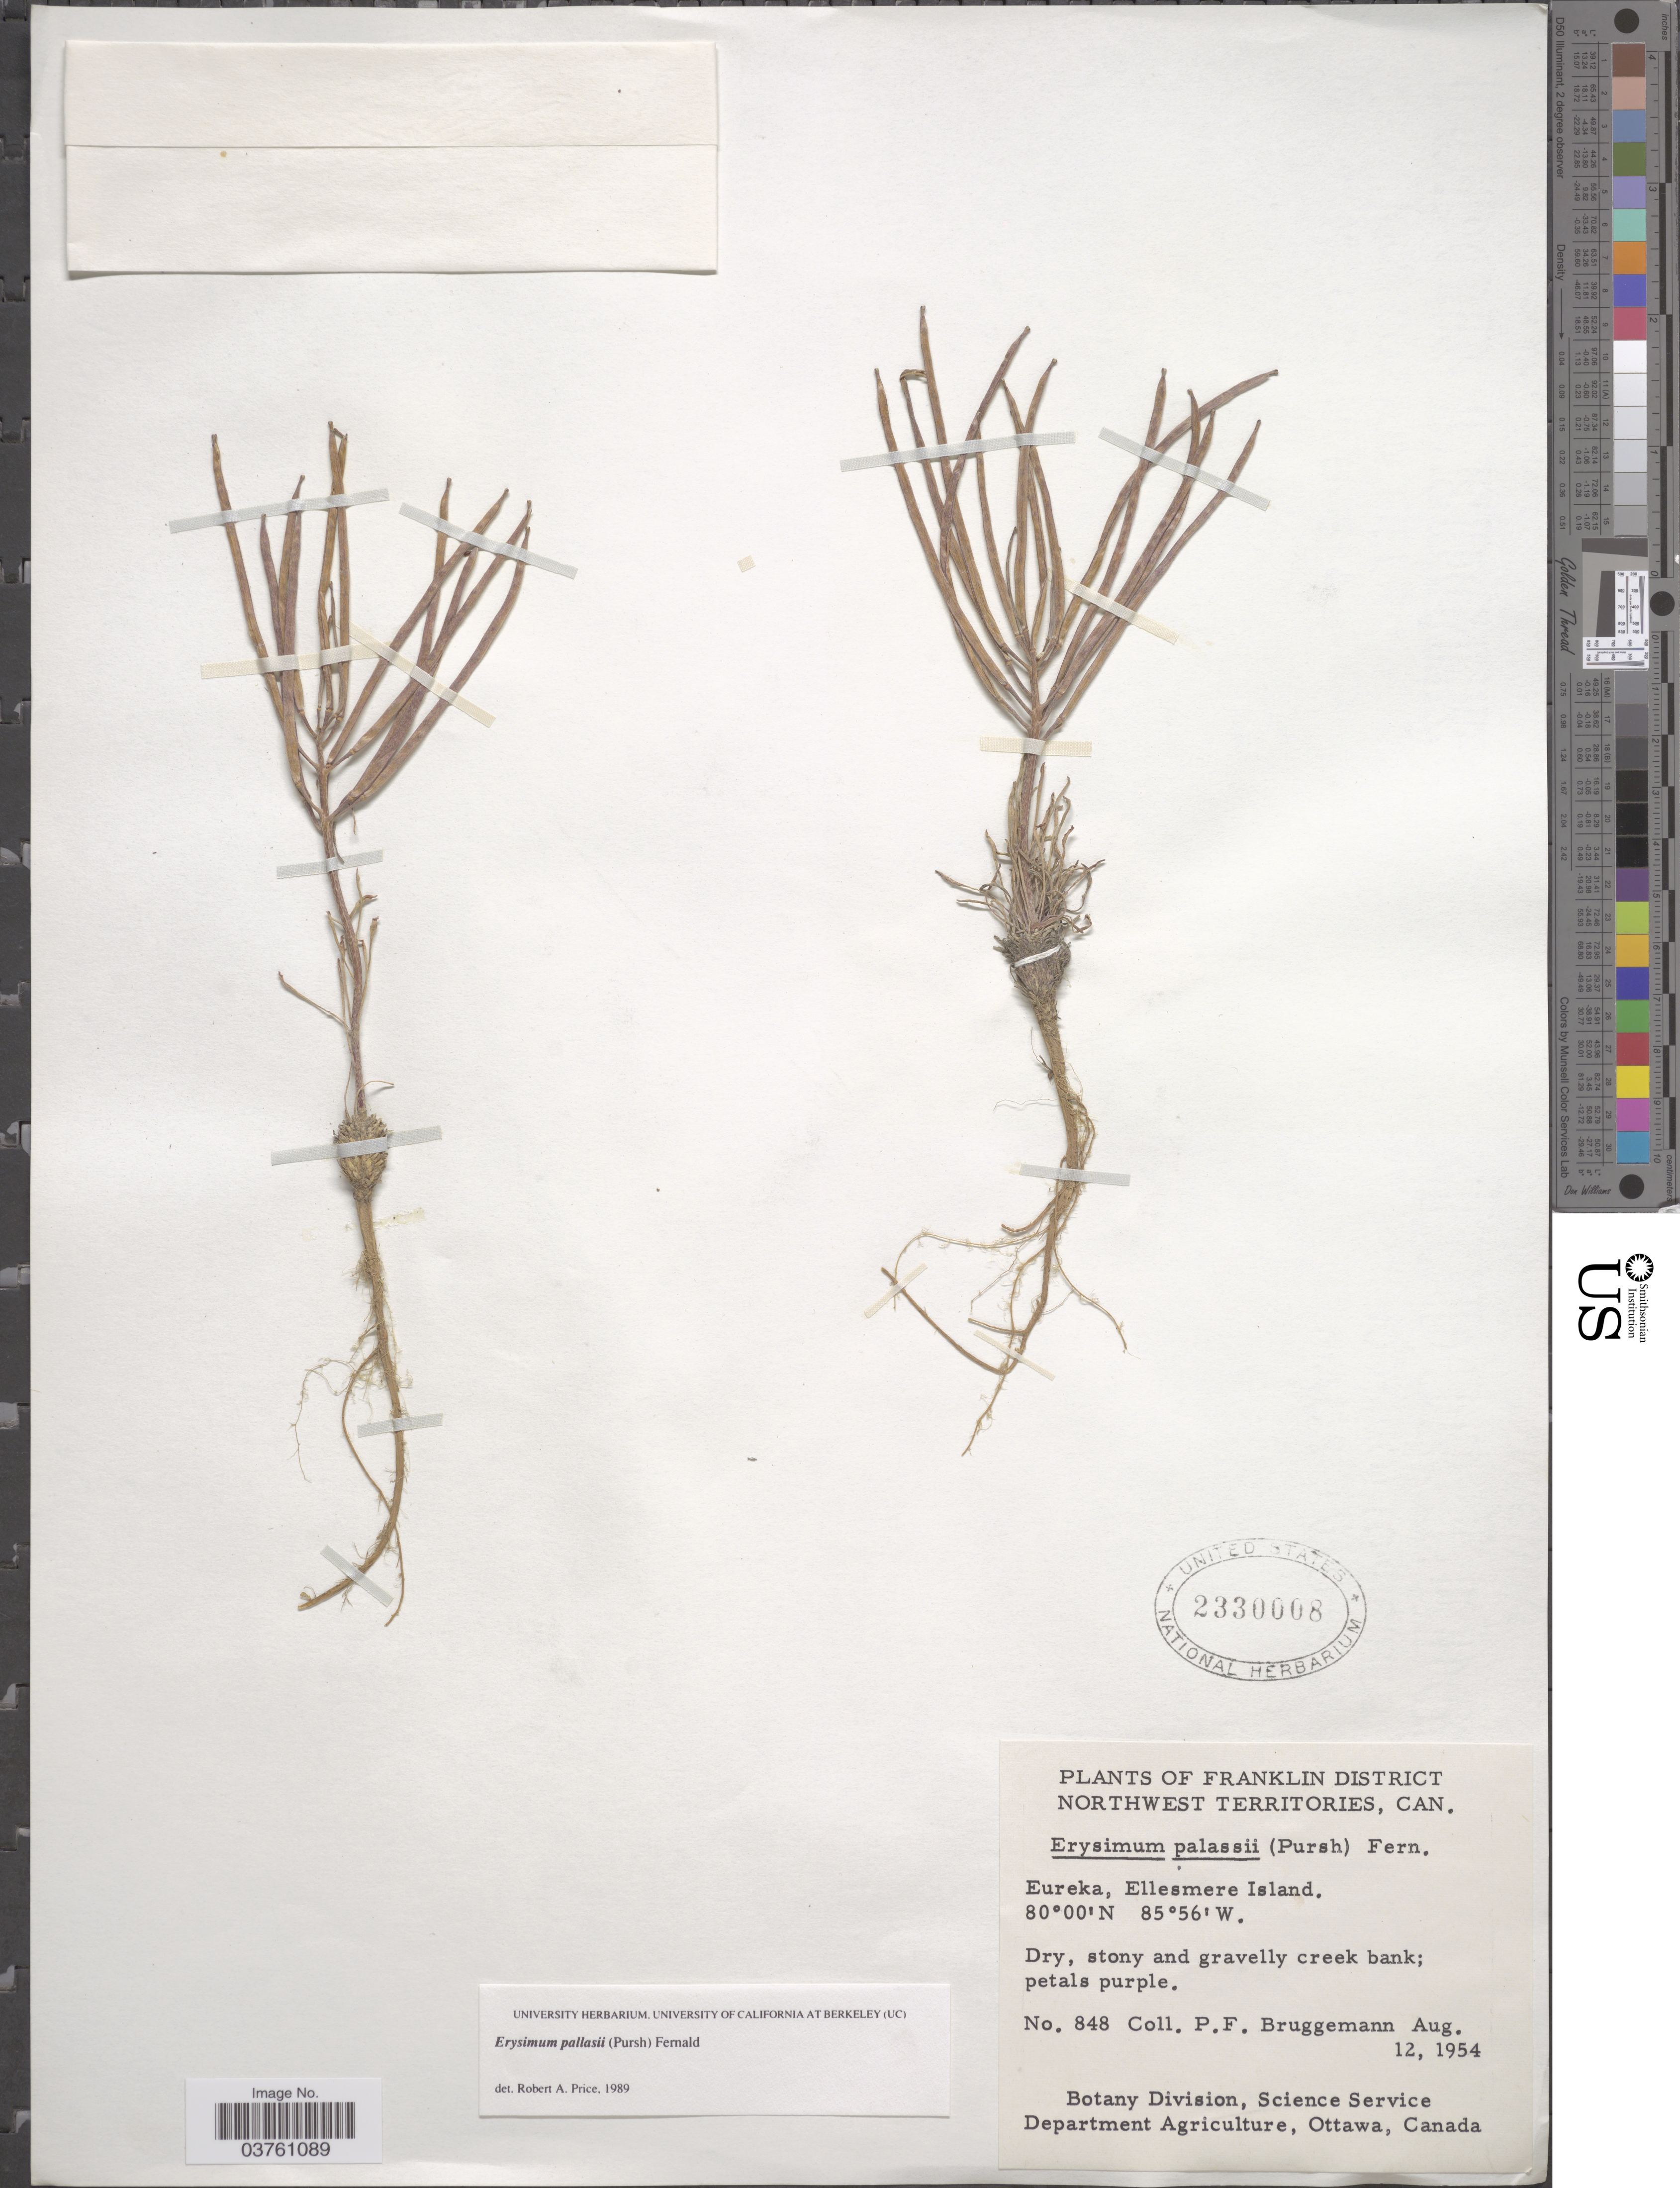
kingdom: Plantae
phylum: Tracheophyta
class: Magnoliopsida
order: Brassicales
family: Brassicaceae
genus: Erysimum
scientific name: Erysimum pallasii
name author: (Pursh) Fernald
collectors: P. Bruggemann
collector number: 848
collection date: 1954-08-12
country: Canada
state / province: Northwest Territories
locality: Franklin District. Eureka, Ellesmere Island.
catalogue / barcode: US 2330008